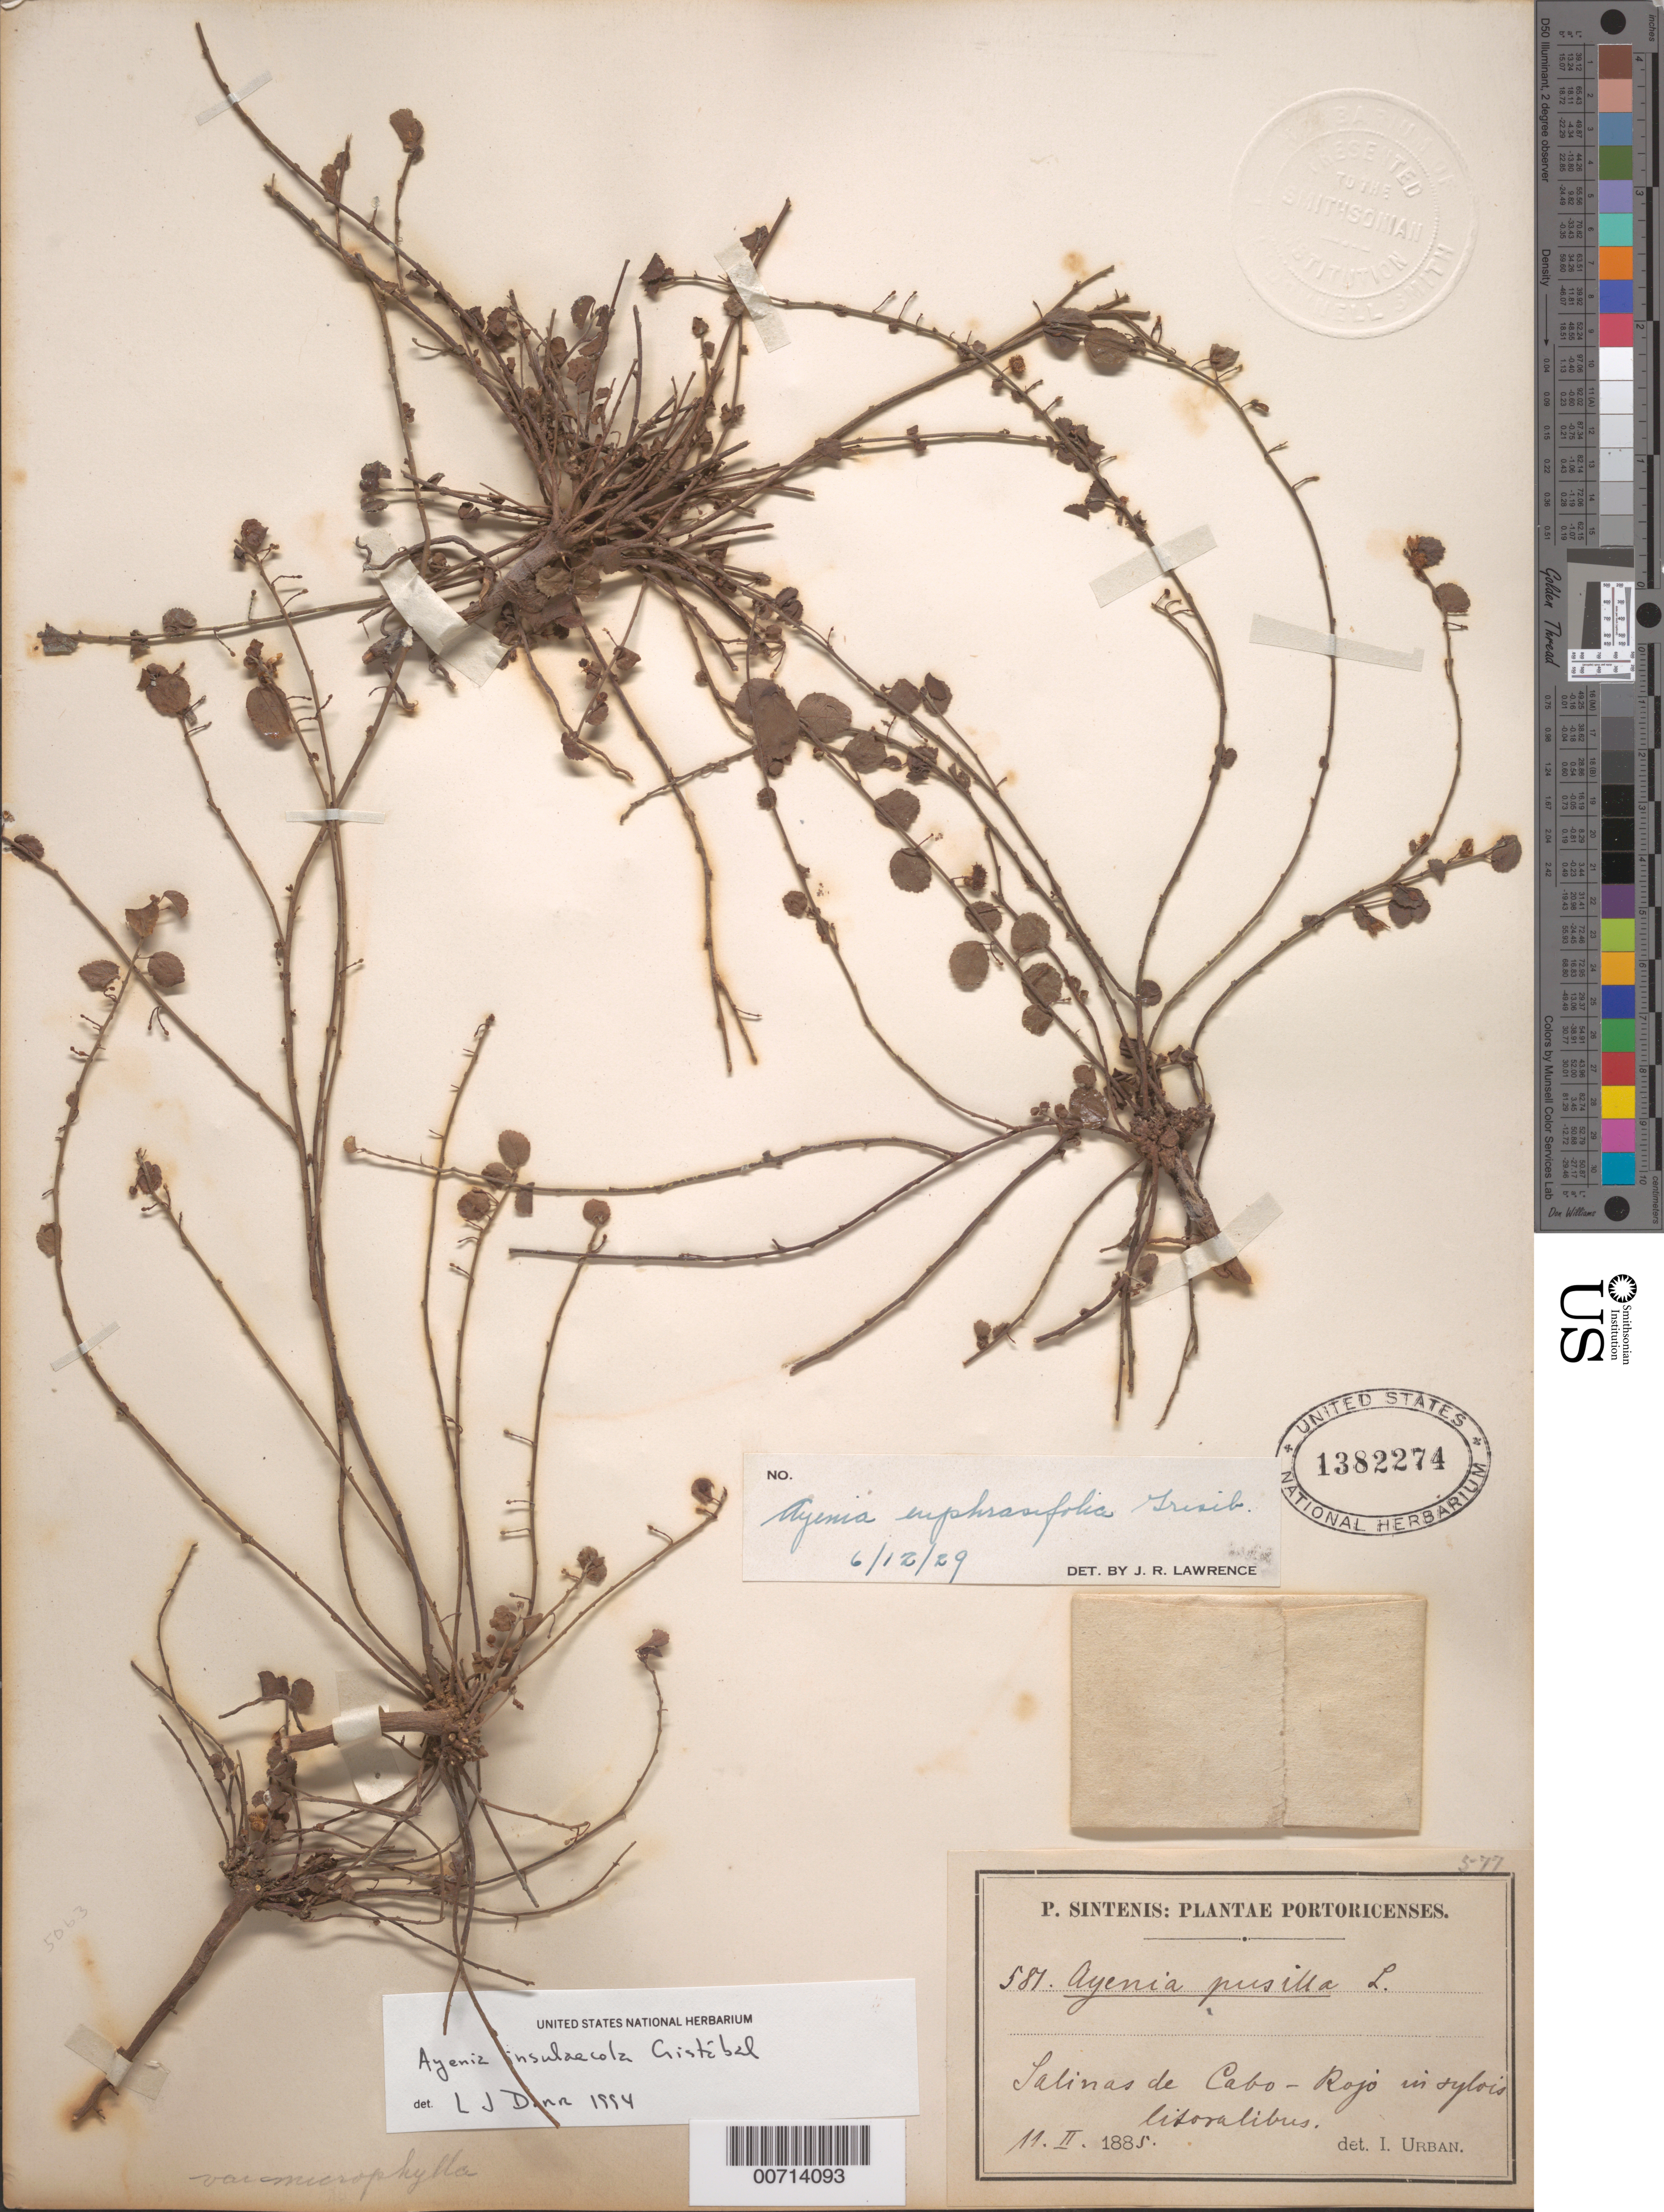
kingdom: Plantae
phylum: Tracheophyta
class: Magnoliopsida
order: Malvales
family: Malvaceae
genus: Ayenia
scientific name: Ayenia insulicola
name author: Cristóbal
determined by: Dorr, L. J., (BOT), Smithsonian Institution - National Museum of Natural History (UNITED STATES)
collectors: P. Sintenis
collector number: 581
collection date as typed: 11 Feb 1885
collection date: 1885-02-11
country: Puerto Rico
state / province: Cabo Rojo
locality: Salinas de Cabo Rojo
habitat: In sylvis litoralibus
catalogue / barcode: US 1382274